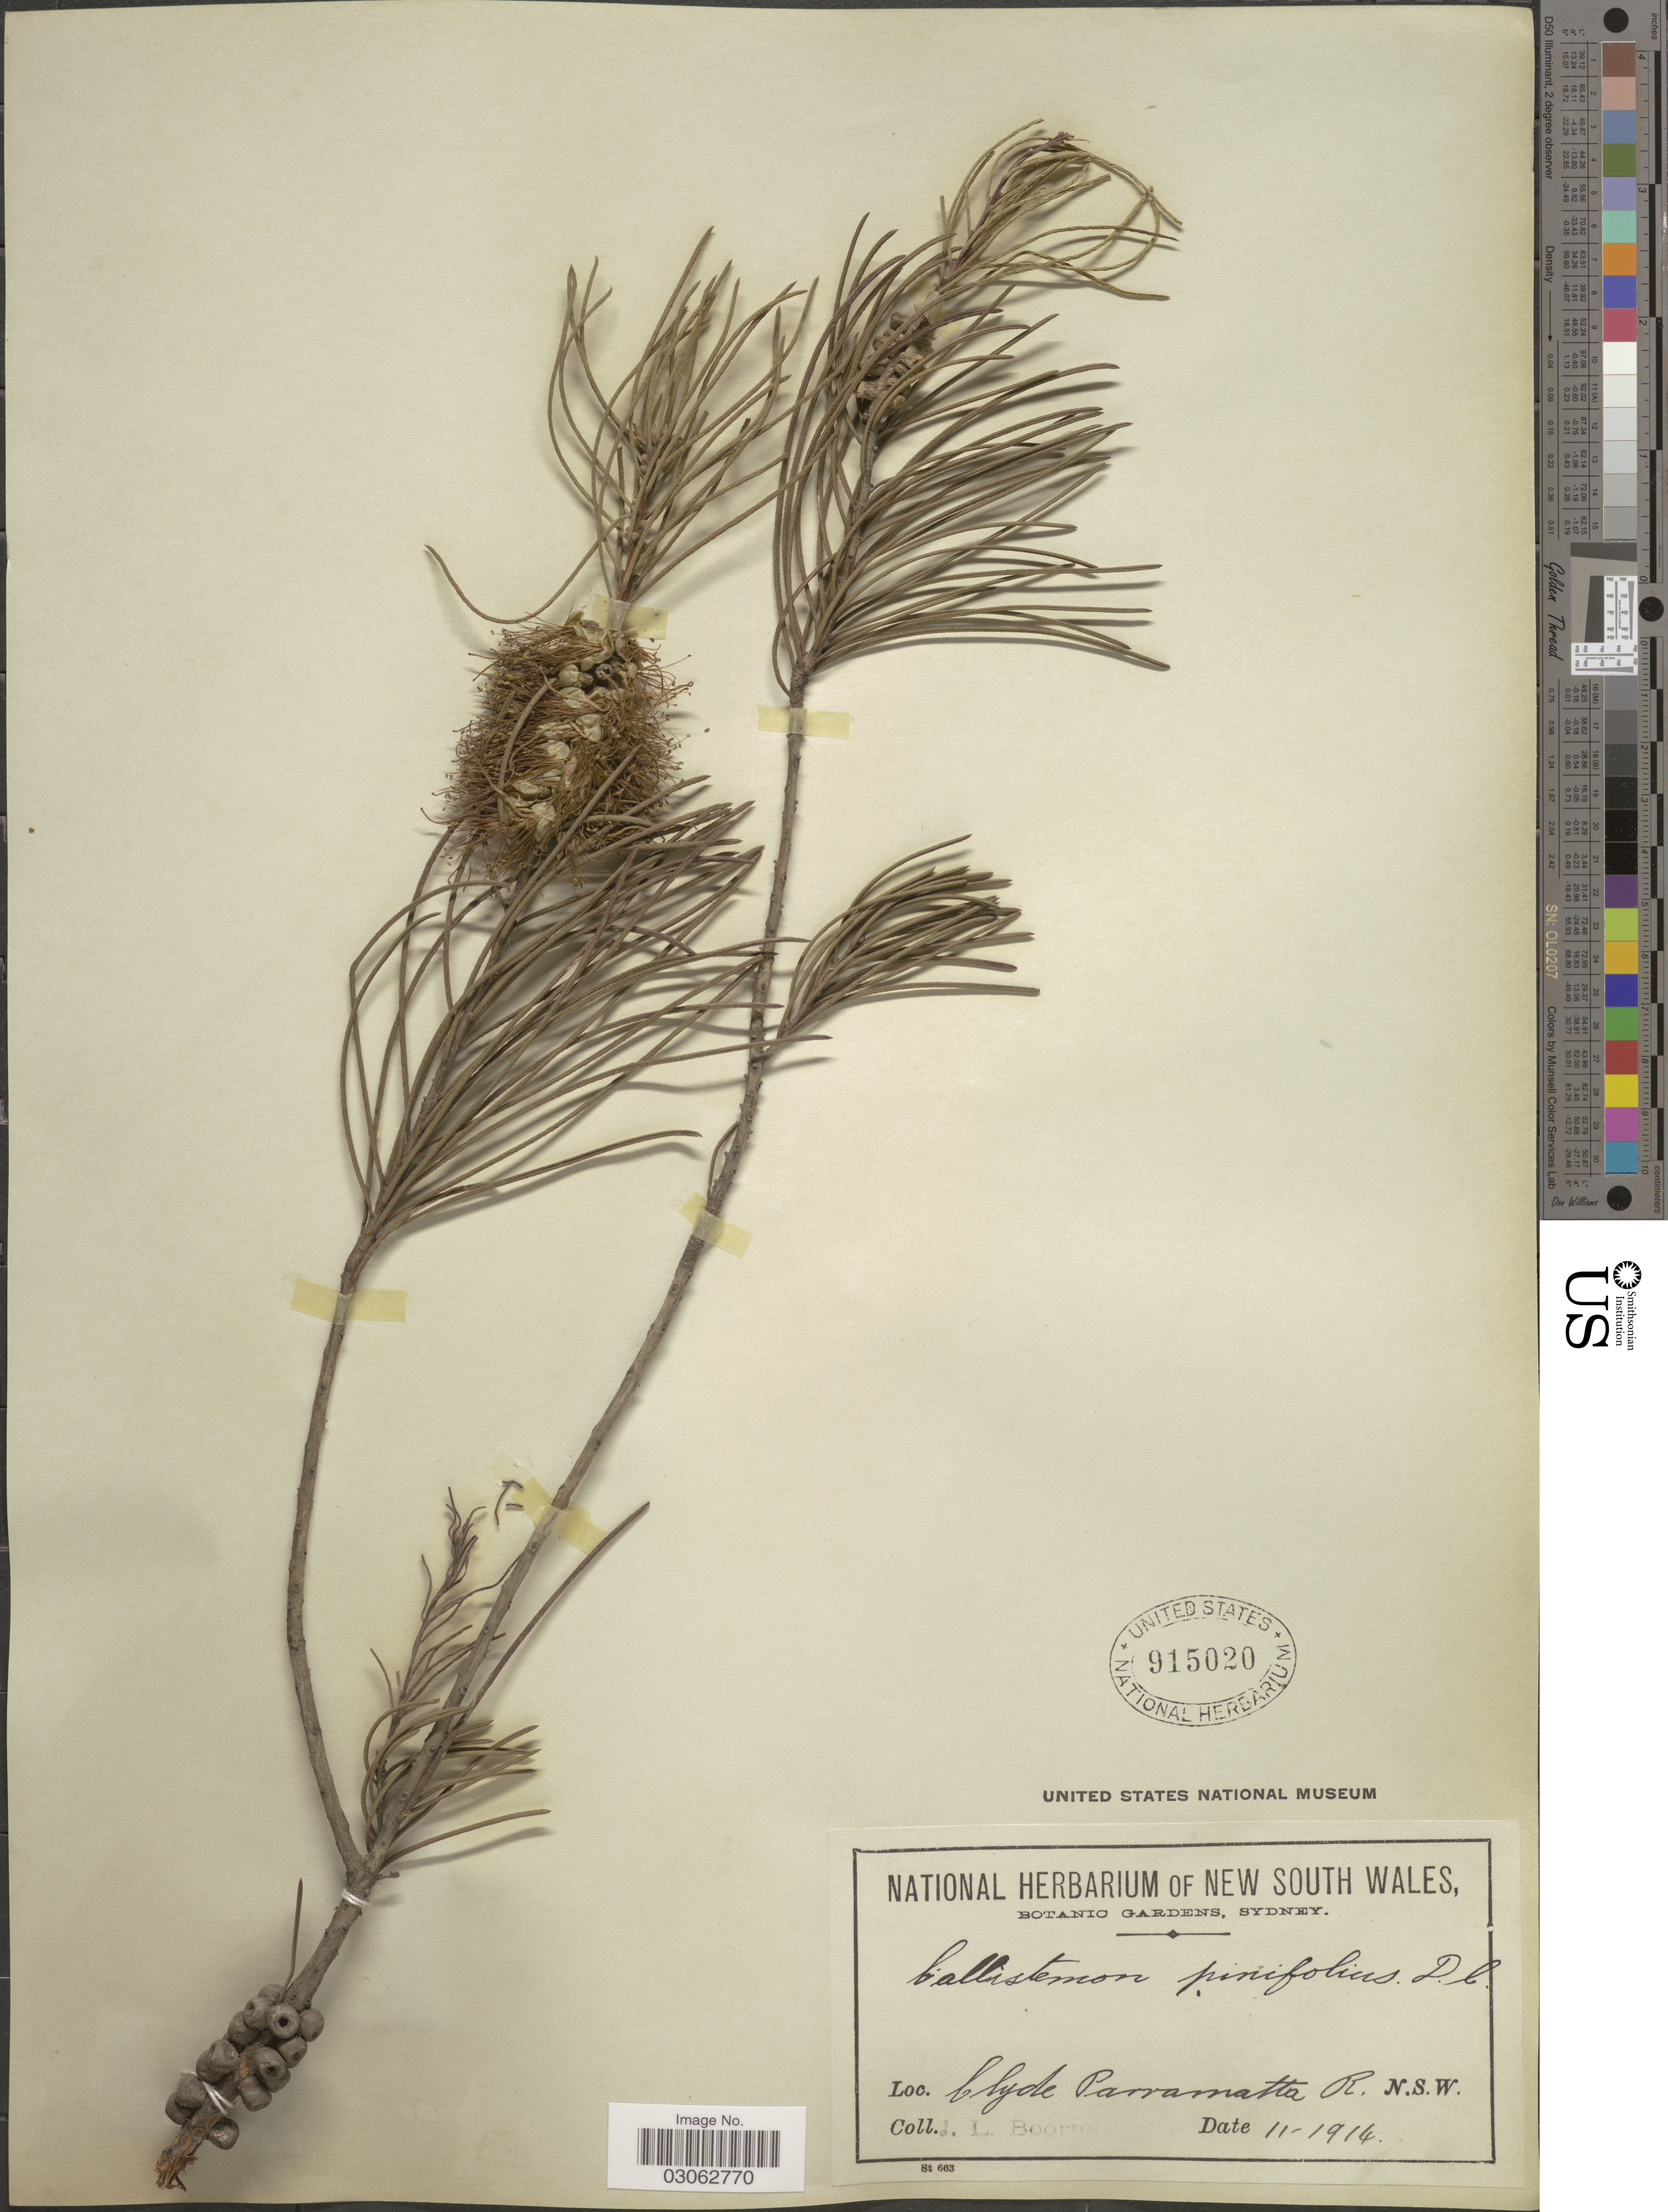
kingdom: Plantae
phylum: Tracheophyta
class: Magnoliopsida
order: Myrtales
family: Myrtaceae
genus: Callistemon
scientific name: Callistemon pinifolius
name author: (J.C. Wendl.) Sweet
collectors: J. Boorman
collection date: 1914-11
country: Australia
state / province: New South Wales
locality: Clyde Parramatta R.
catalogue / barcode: US 915020